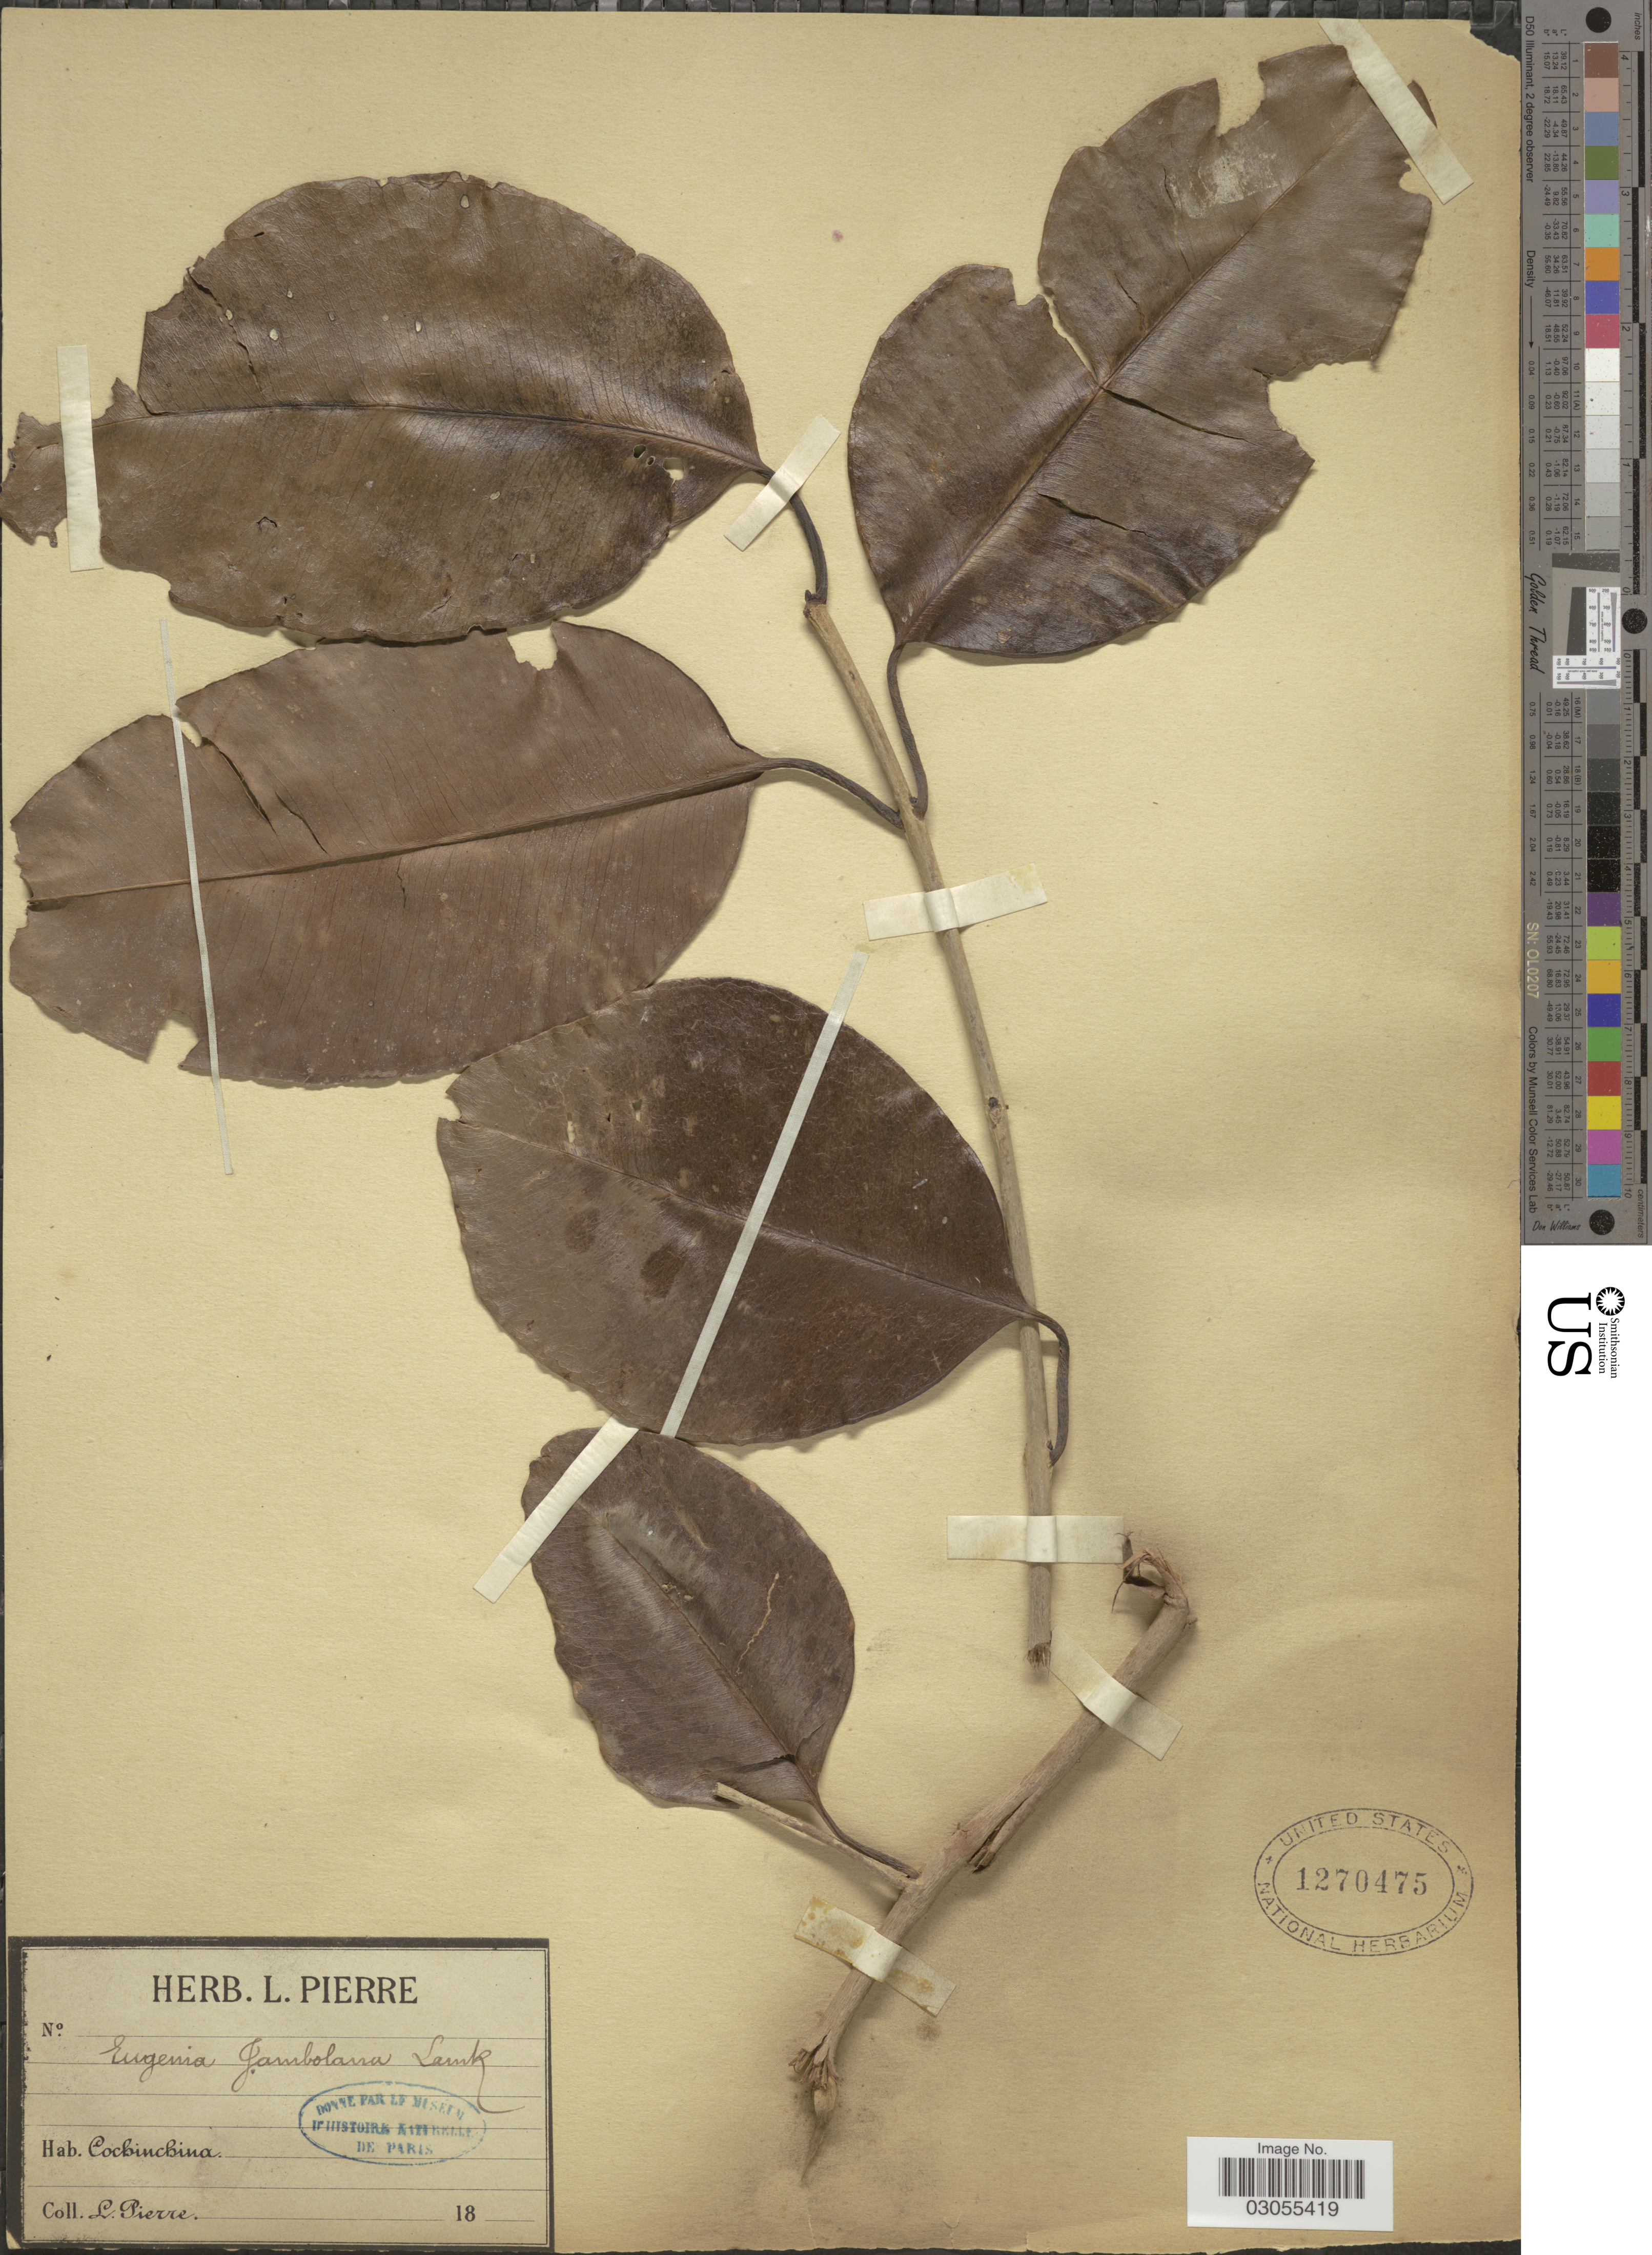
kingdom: Plantae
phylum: Tracheophyta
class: Magnoliopsida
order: Myrtales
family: Myrtaceae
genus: Syzygium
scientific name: Syzygium cumini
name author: (L.) Skeels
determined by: Strong, Mark T., (BOT), Smithsonian Institution - National Museum of Natural History (UNITED STATES)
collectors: L. Pierre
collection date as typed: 18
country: Vietnam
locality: Cochinchina.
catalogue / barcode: US 1270475